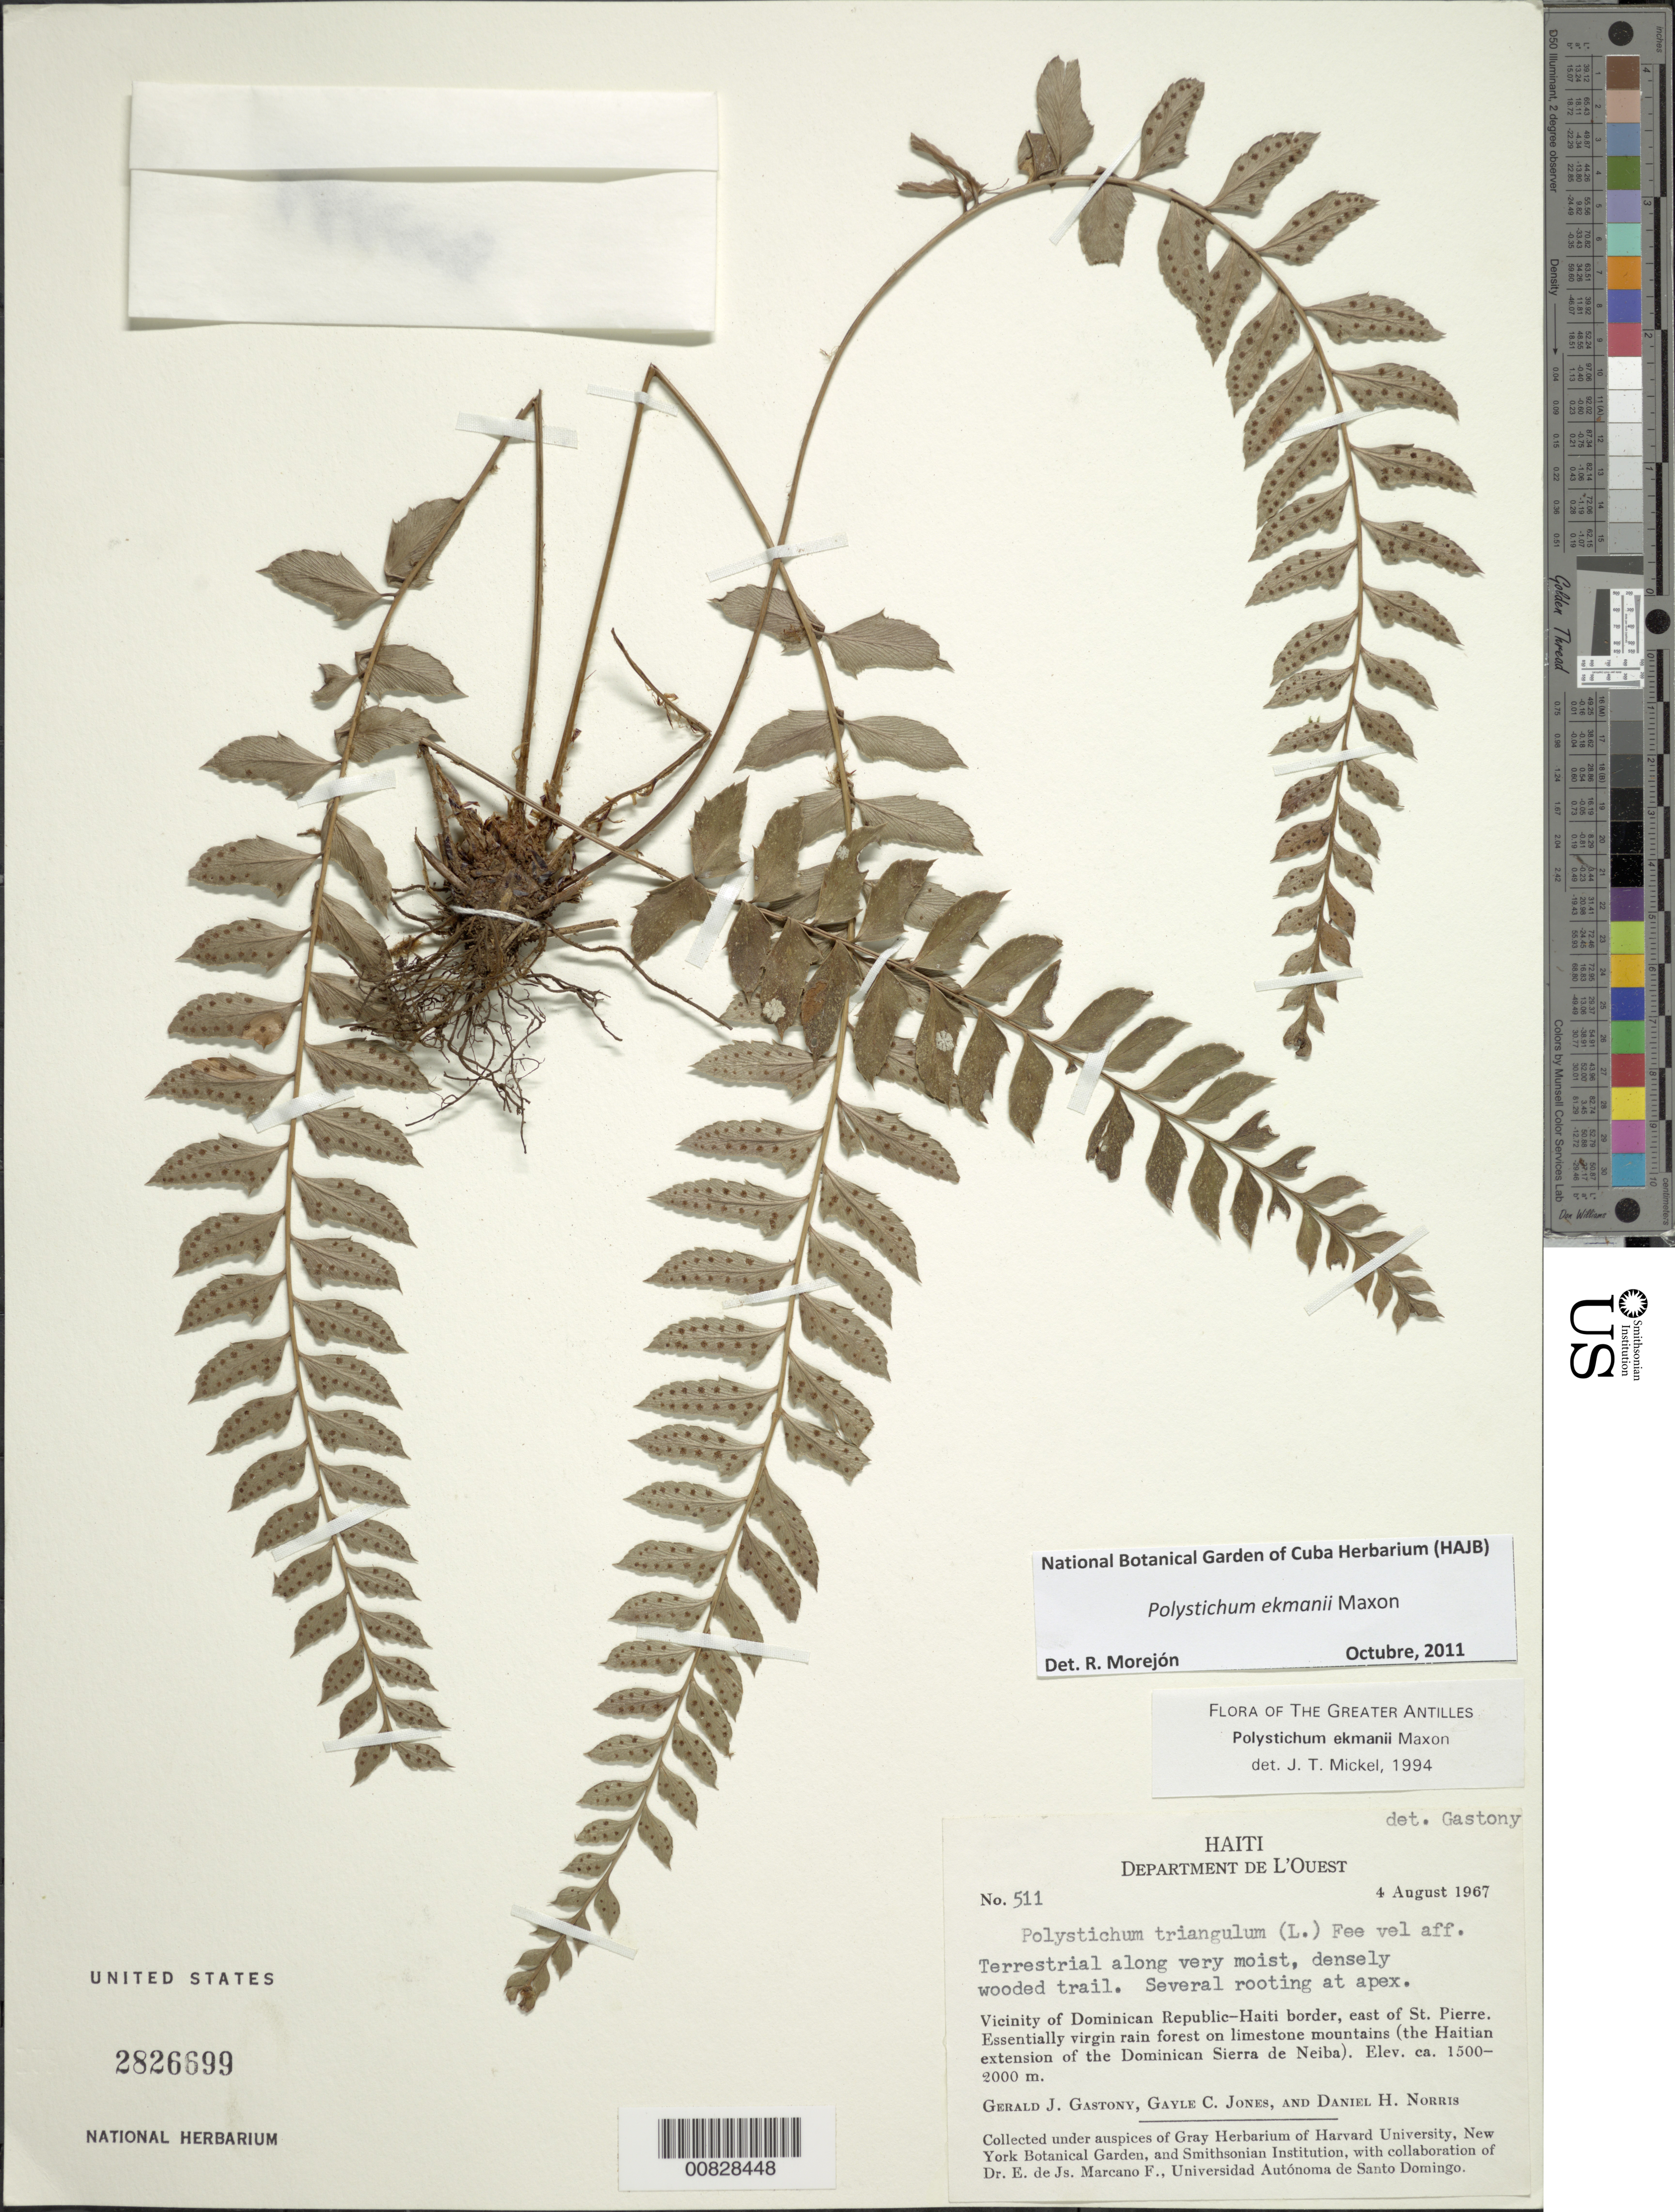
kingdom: Plantae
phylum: Tracheophyta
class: Polypodiopsida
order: Polypodiales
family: Dryopteridaceae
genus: Polystichum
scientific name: Polystichum ekmanii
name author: Maxon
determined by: Mickel, J. T., (NY), New York Botanical Garden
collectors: G. Gastony, G. C. Jones & D. H. Norris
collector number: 511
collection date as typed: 04 Aug 1967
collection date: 1967-08-04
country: Haiti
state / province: Ouest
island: Hispaniola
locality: Dominican Republic-Haiti border, E of St. Pierre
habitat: Essentially virgin rainforest on limestone mountains, along very moist, densely wooded trail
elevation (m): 1500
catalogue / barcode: US 2826699